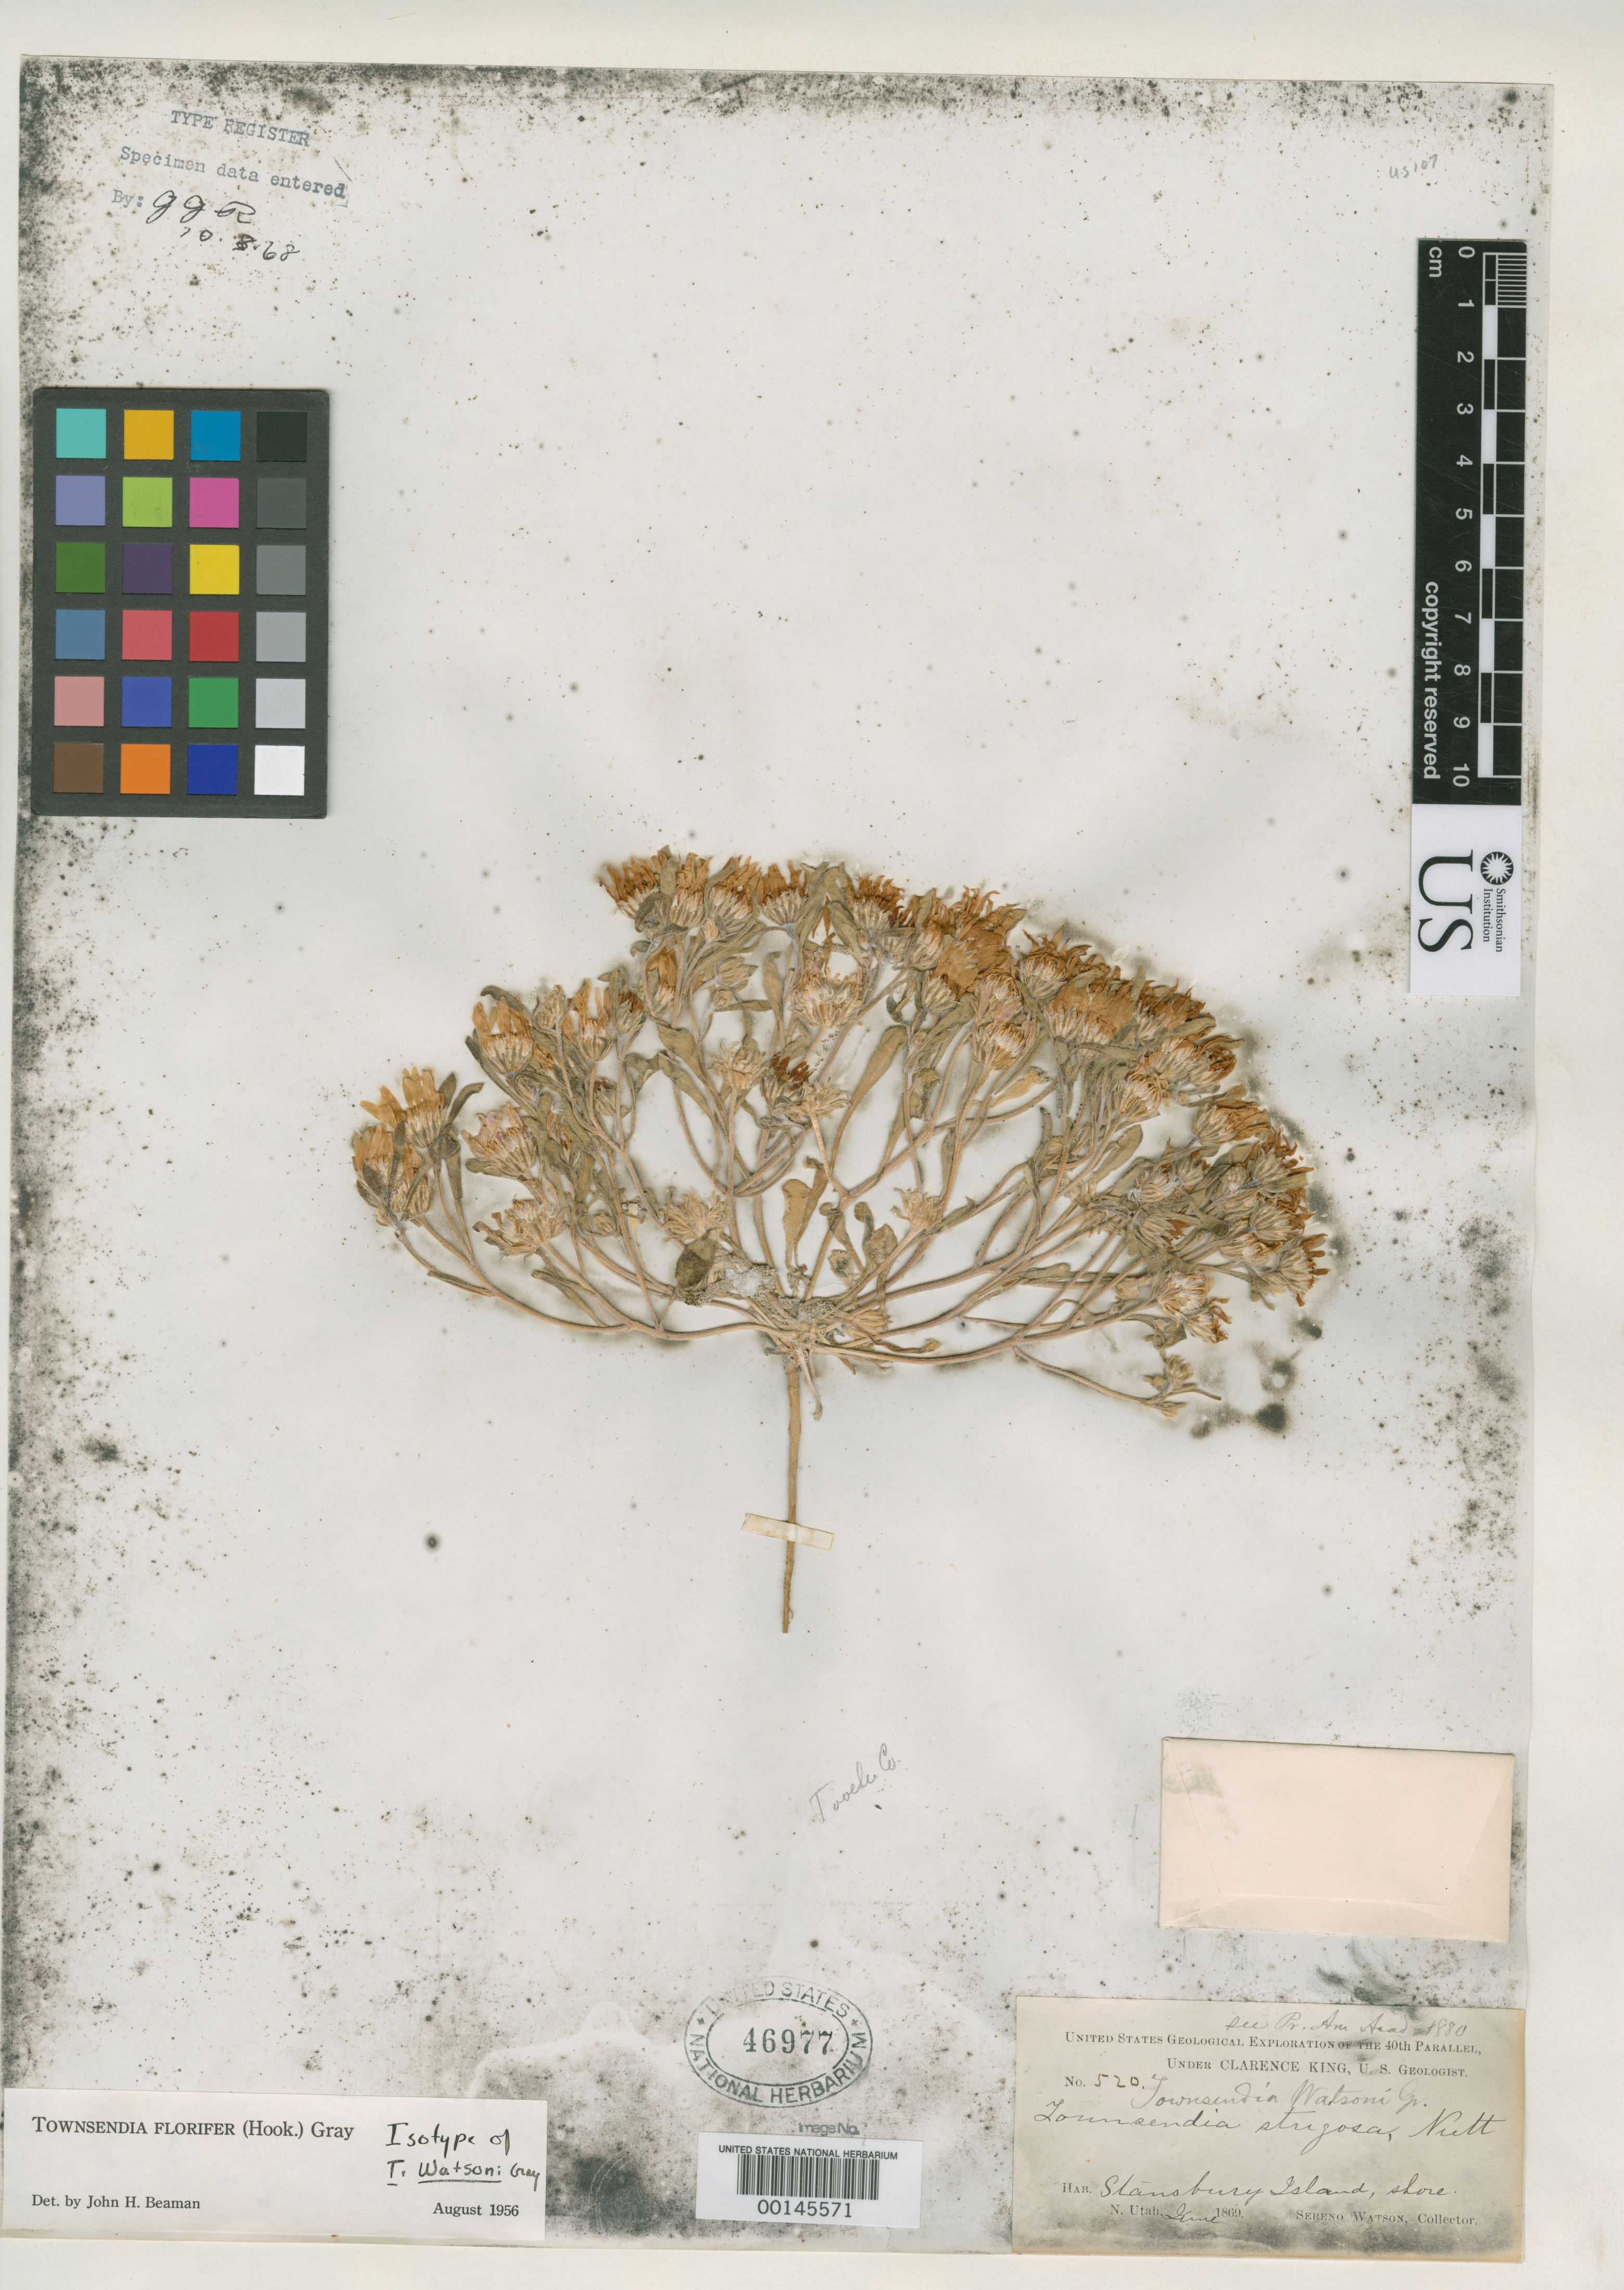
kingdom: Plantae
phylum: Tracheophyta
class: Magnoliopsida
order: Asterales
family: Asteraceae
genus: Townsendia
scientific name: Townsendia watsonii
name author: A. Gray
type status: Isotype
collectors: S. Watson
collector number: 520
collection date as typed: Jun 1869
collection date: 1869-06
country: United States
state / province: Utah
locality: Great Salt Lake.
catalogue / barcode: US 46977